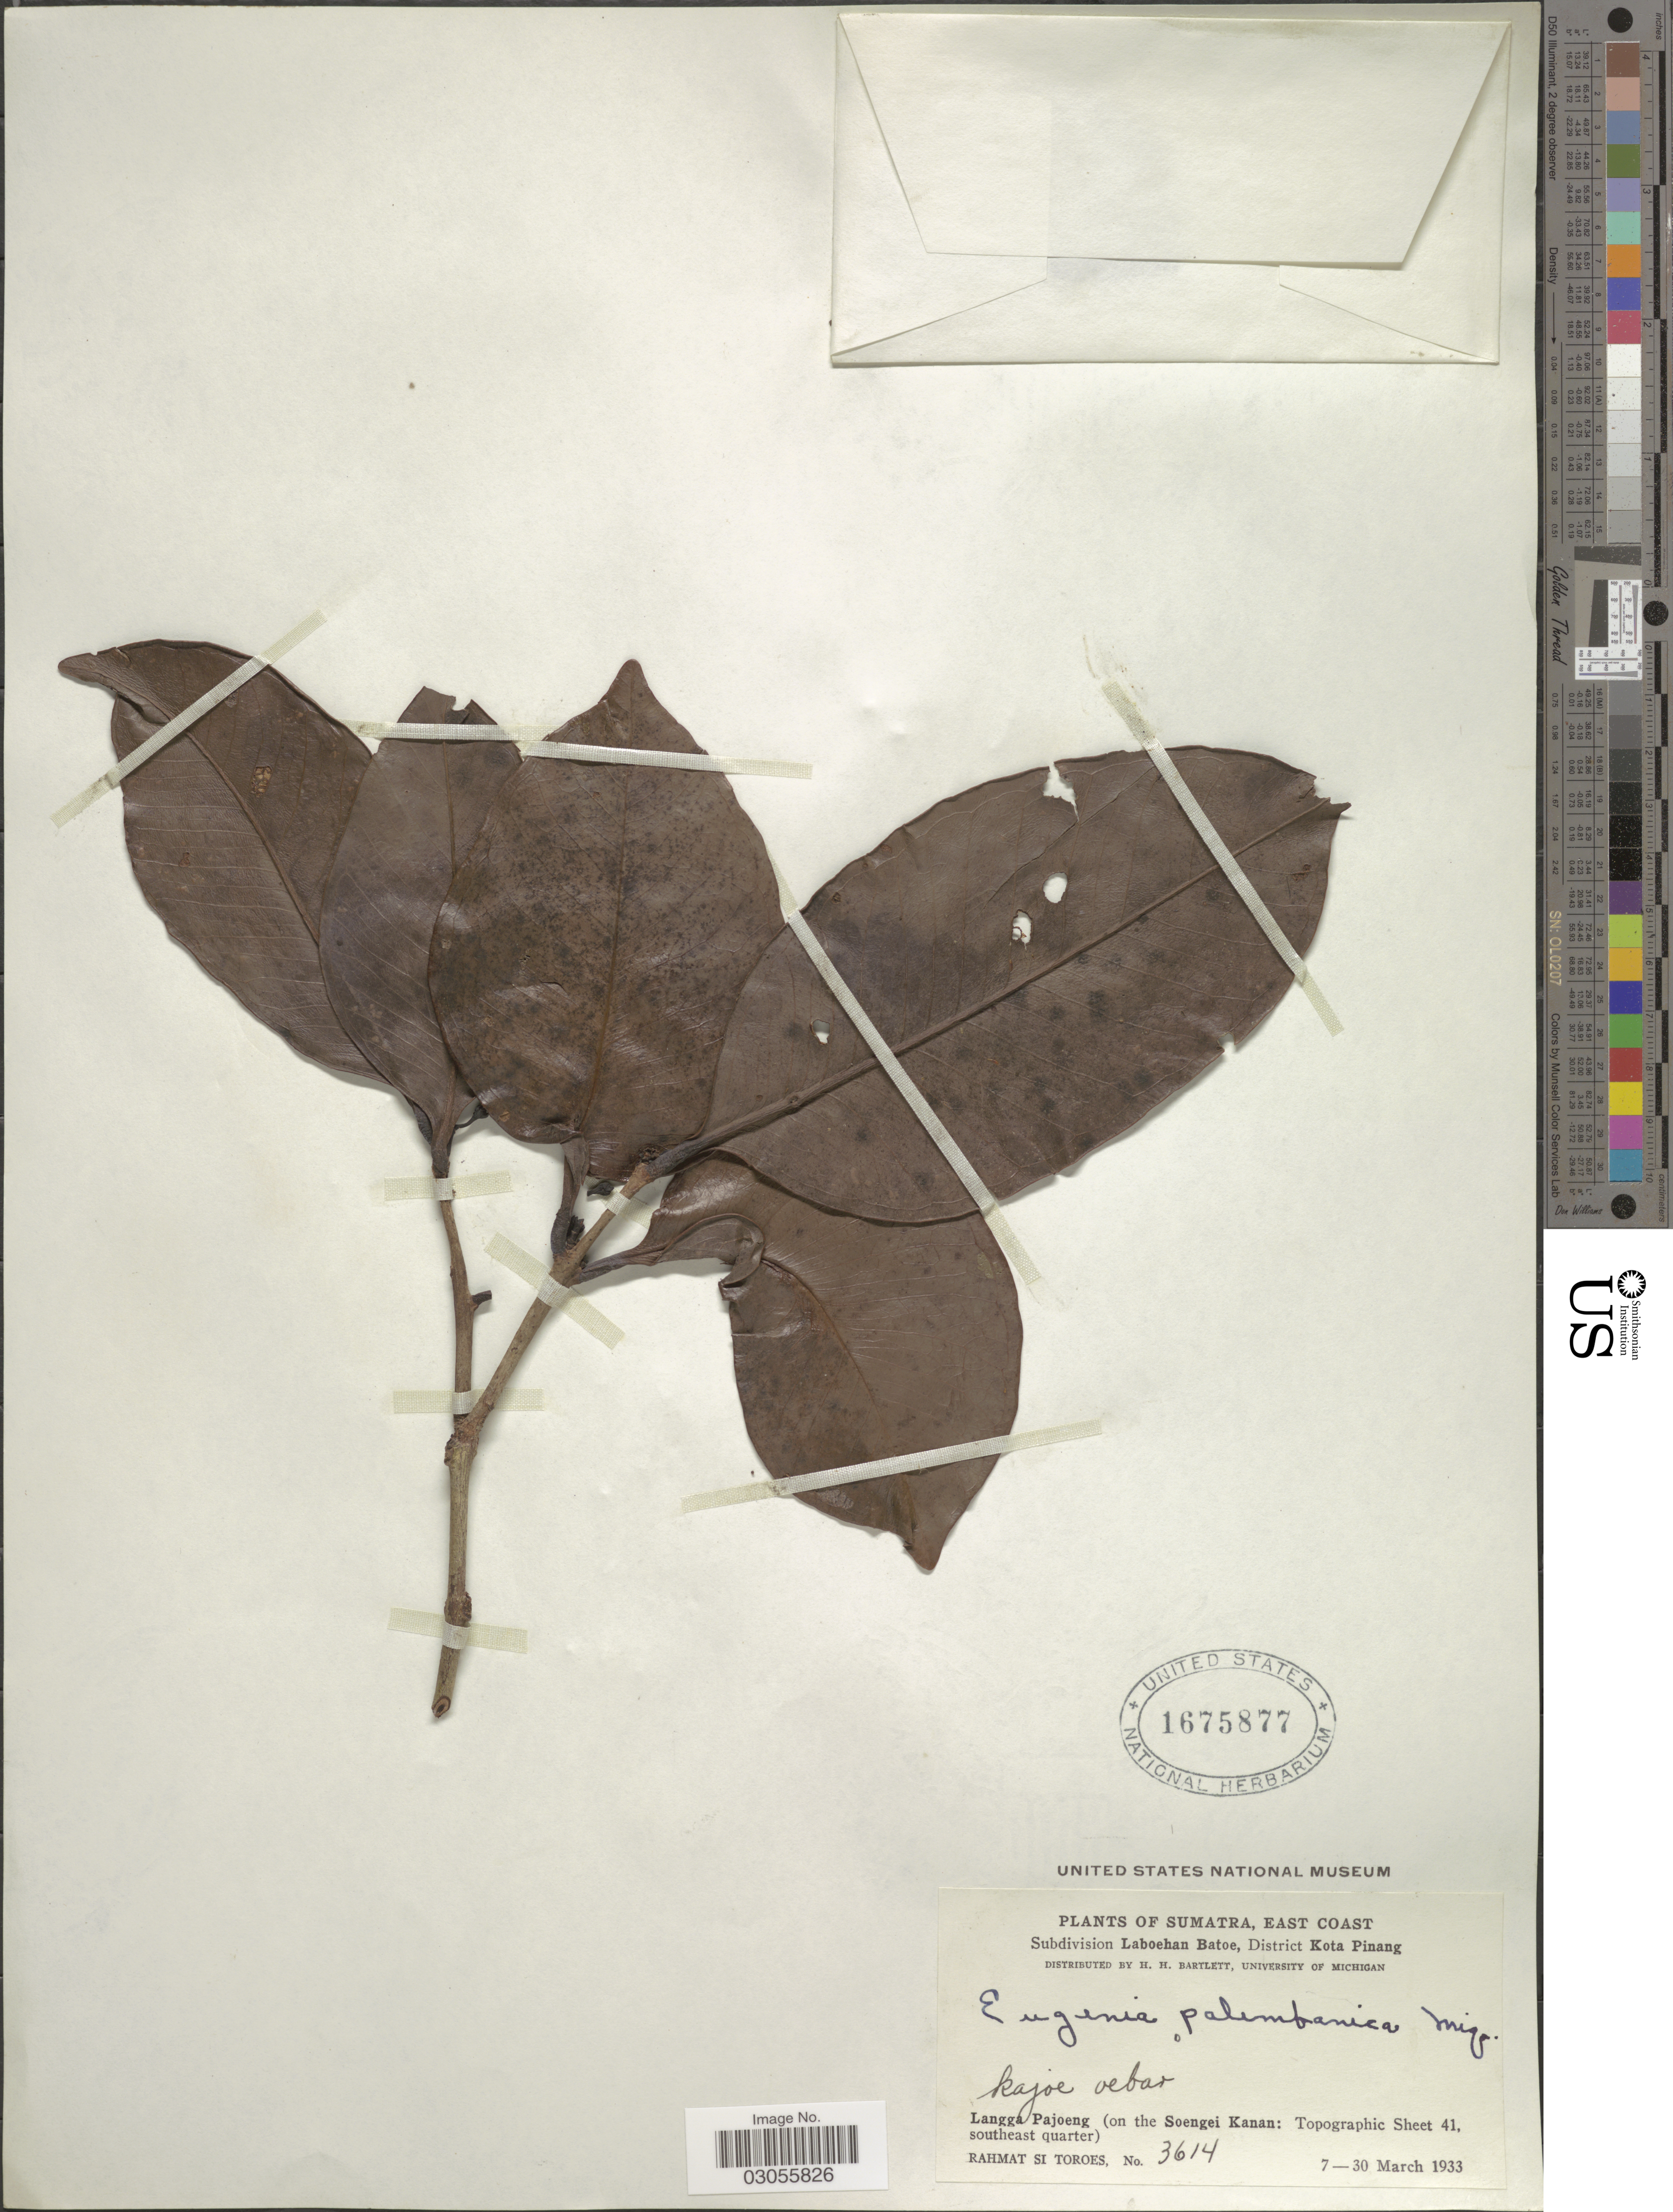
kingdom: Plantae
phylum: Tracheophyta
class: Magnoliopsida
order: Myrtales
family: Myrtaceae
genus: Syzygium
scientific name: Syzygium urceolatum subsp. palembanicum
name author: (Miq.) P.S. Ashton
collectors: Rahmat Si Boeea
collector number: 3614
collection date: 1933-03-07/1933-03-30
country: Indonesia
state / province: Sumatra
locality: East Coast. Subdivision Laboehan Batoe, District Kota Pinang. Langga Pajoeng (on the Soengei Kanan: Topographic Sheet 41, southeast quarter).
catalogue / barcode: US 1675877